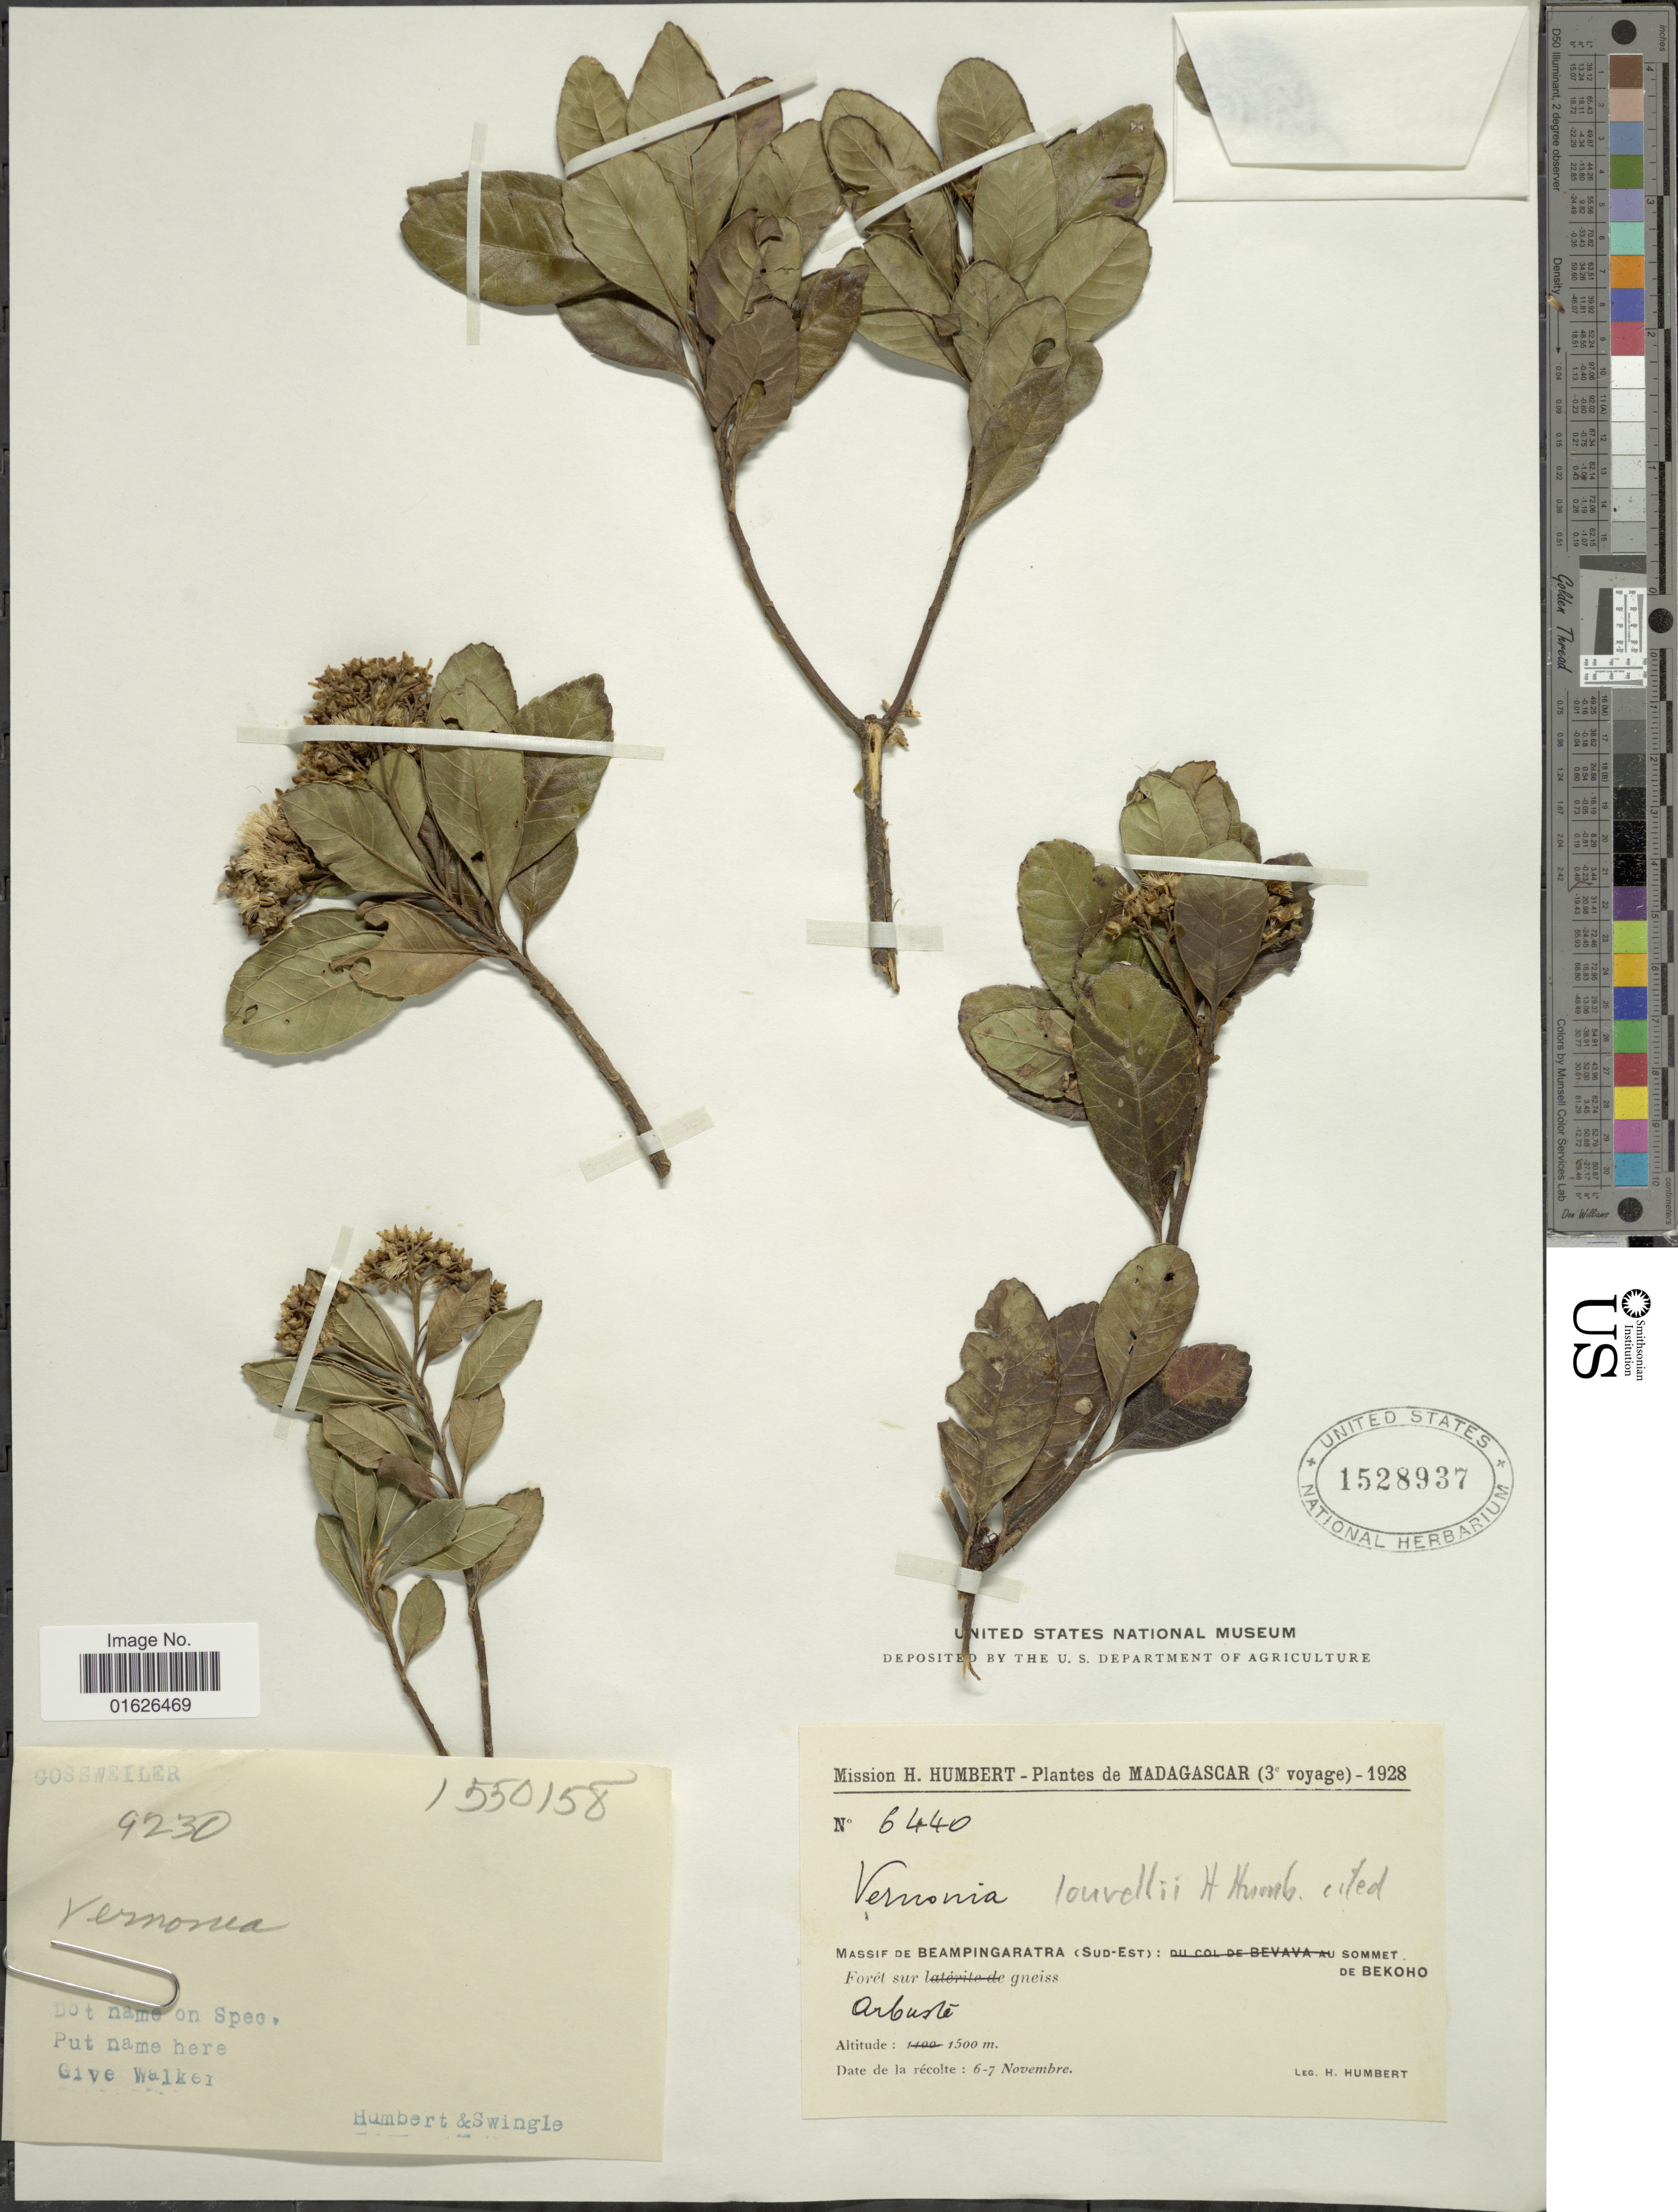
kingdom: Plantae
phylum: Tracheophyta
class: Magnoliopsida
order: Asterales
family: Asteraceae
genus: Gymnanthemum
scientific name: Gymnanthemum louvelii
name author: (Humbert) H. Rob.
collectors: H. Humbert & -. Swingle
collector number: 6440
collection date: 1928-11-03/1928-11-07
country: Madagascar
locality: Massif de Beampingarata ( Sud - Est ) sommet de Bekoho, Foret sur Gneiss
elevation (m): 1500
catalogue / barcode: US 1528937